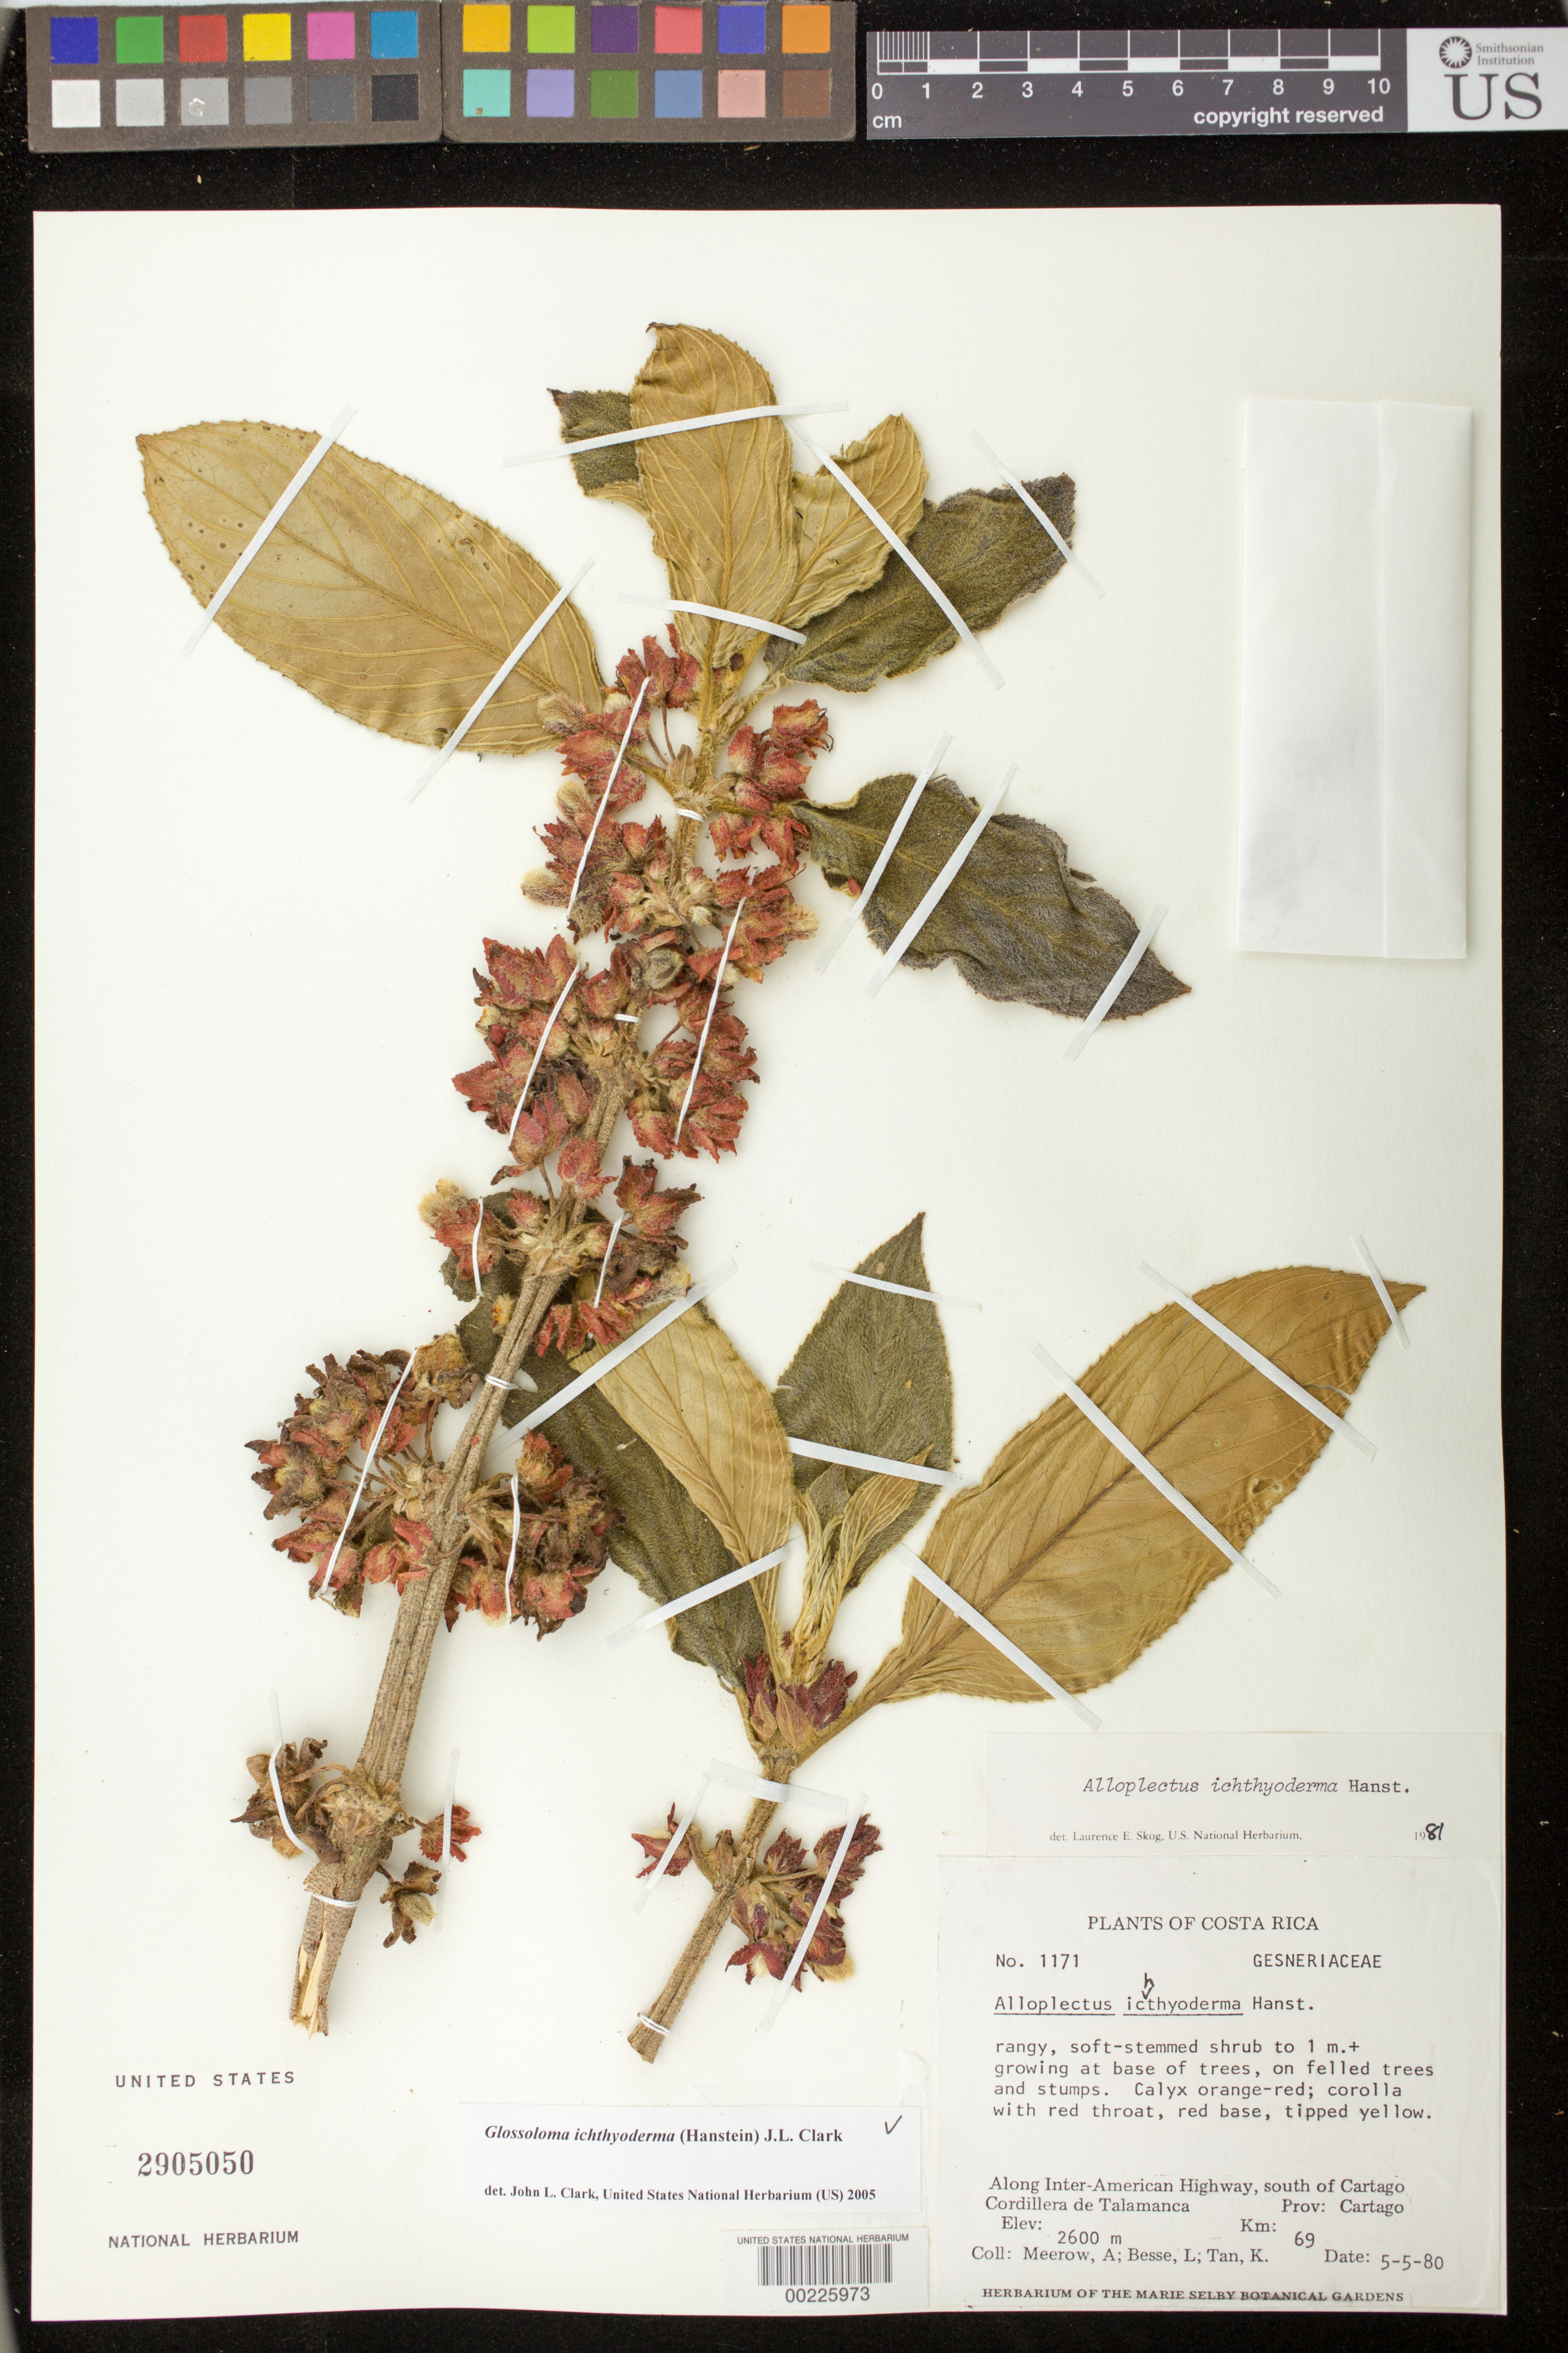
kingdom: Plantae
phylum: Tracheophyta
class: Magnoliopsida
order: Lamiales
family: Gesneriaceae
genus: Glossoloma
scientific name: Glossoloma ichthyoderma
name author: (Hanst.) J.L. Clark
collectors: A. Meerow & et al.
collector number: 1171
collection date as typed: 05 May 1980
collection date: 1980-05-05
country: Costa Rica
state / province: Cartago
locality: Along Inter-American highway, S of Cartago, Cordillera de Talamanca, km 69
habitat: Growing at base of trees, on felled trees and stumps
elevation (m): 2600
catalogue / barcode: US 2905050